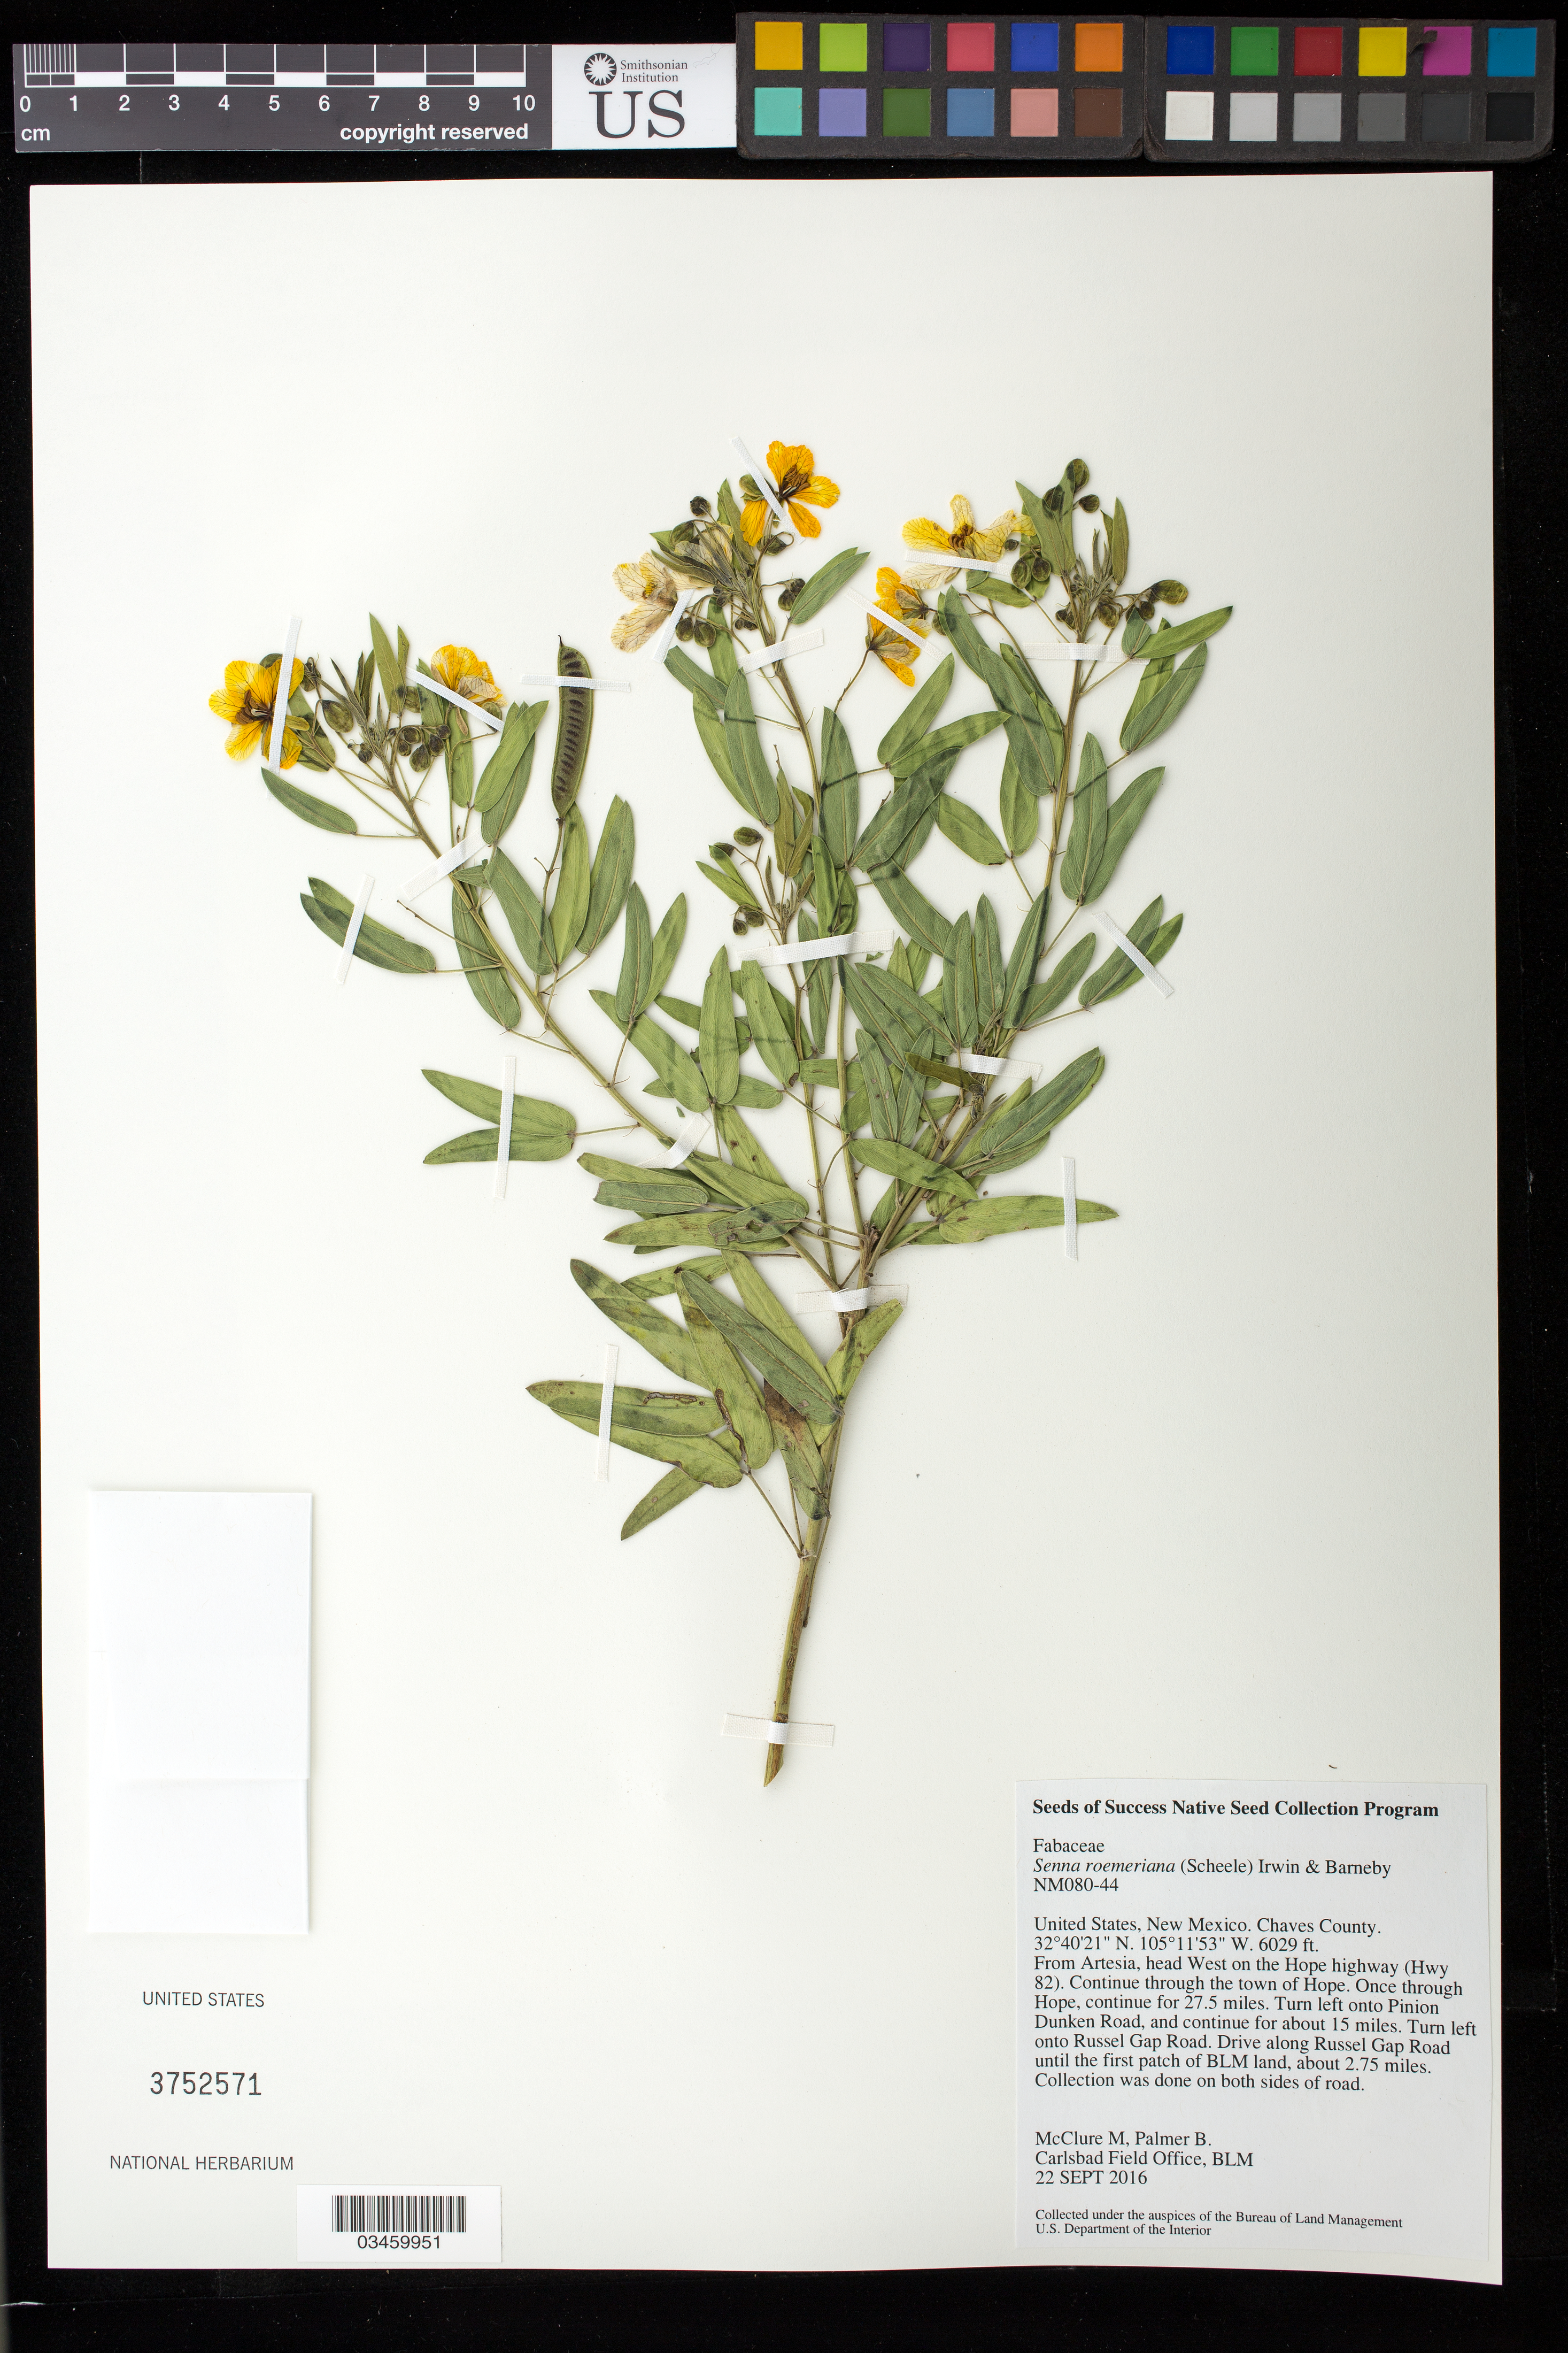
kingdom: Plantae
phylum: Tracheophyta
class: Magnoliopsida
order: Fabales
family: Fabaceae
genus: Senna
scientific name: Senna roemeriana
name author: (Scheele) H.S. Irwin & Barneby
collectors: M. McClure & B. Palmer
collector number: NM080-44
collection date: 2016-09-22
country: United States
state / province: New Mexico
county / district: Chaves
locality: Russell Gap Road, NA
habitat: R070DY151NM- Limestone Hills ecological site; collection site among Pinon-Juniper woodland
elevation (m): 1838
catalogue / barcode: US 3752571